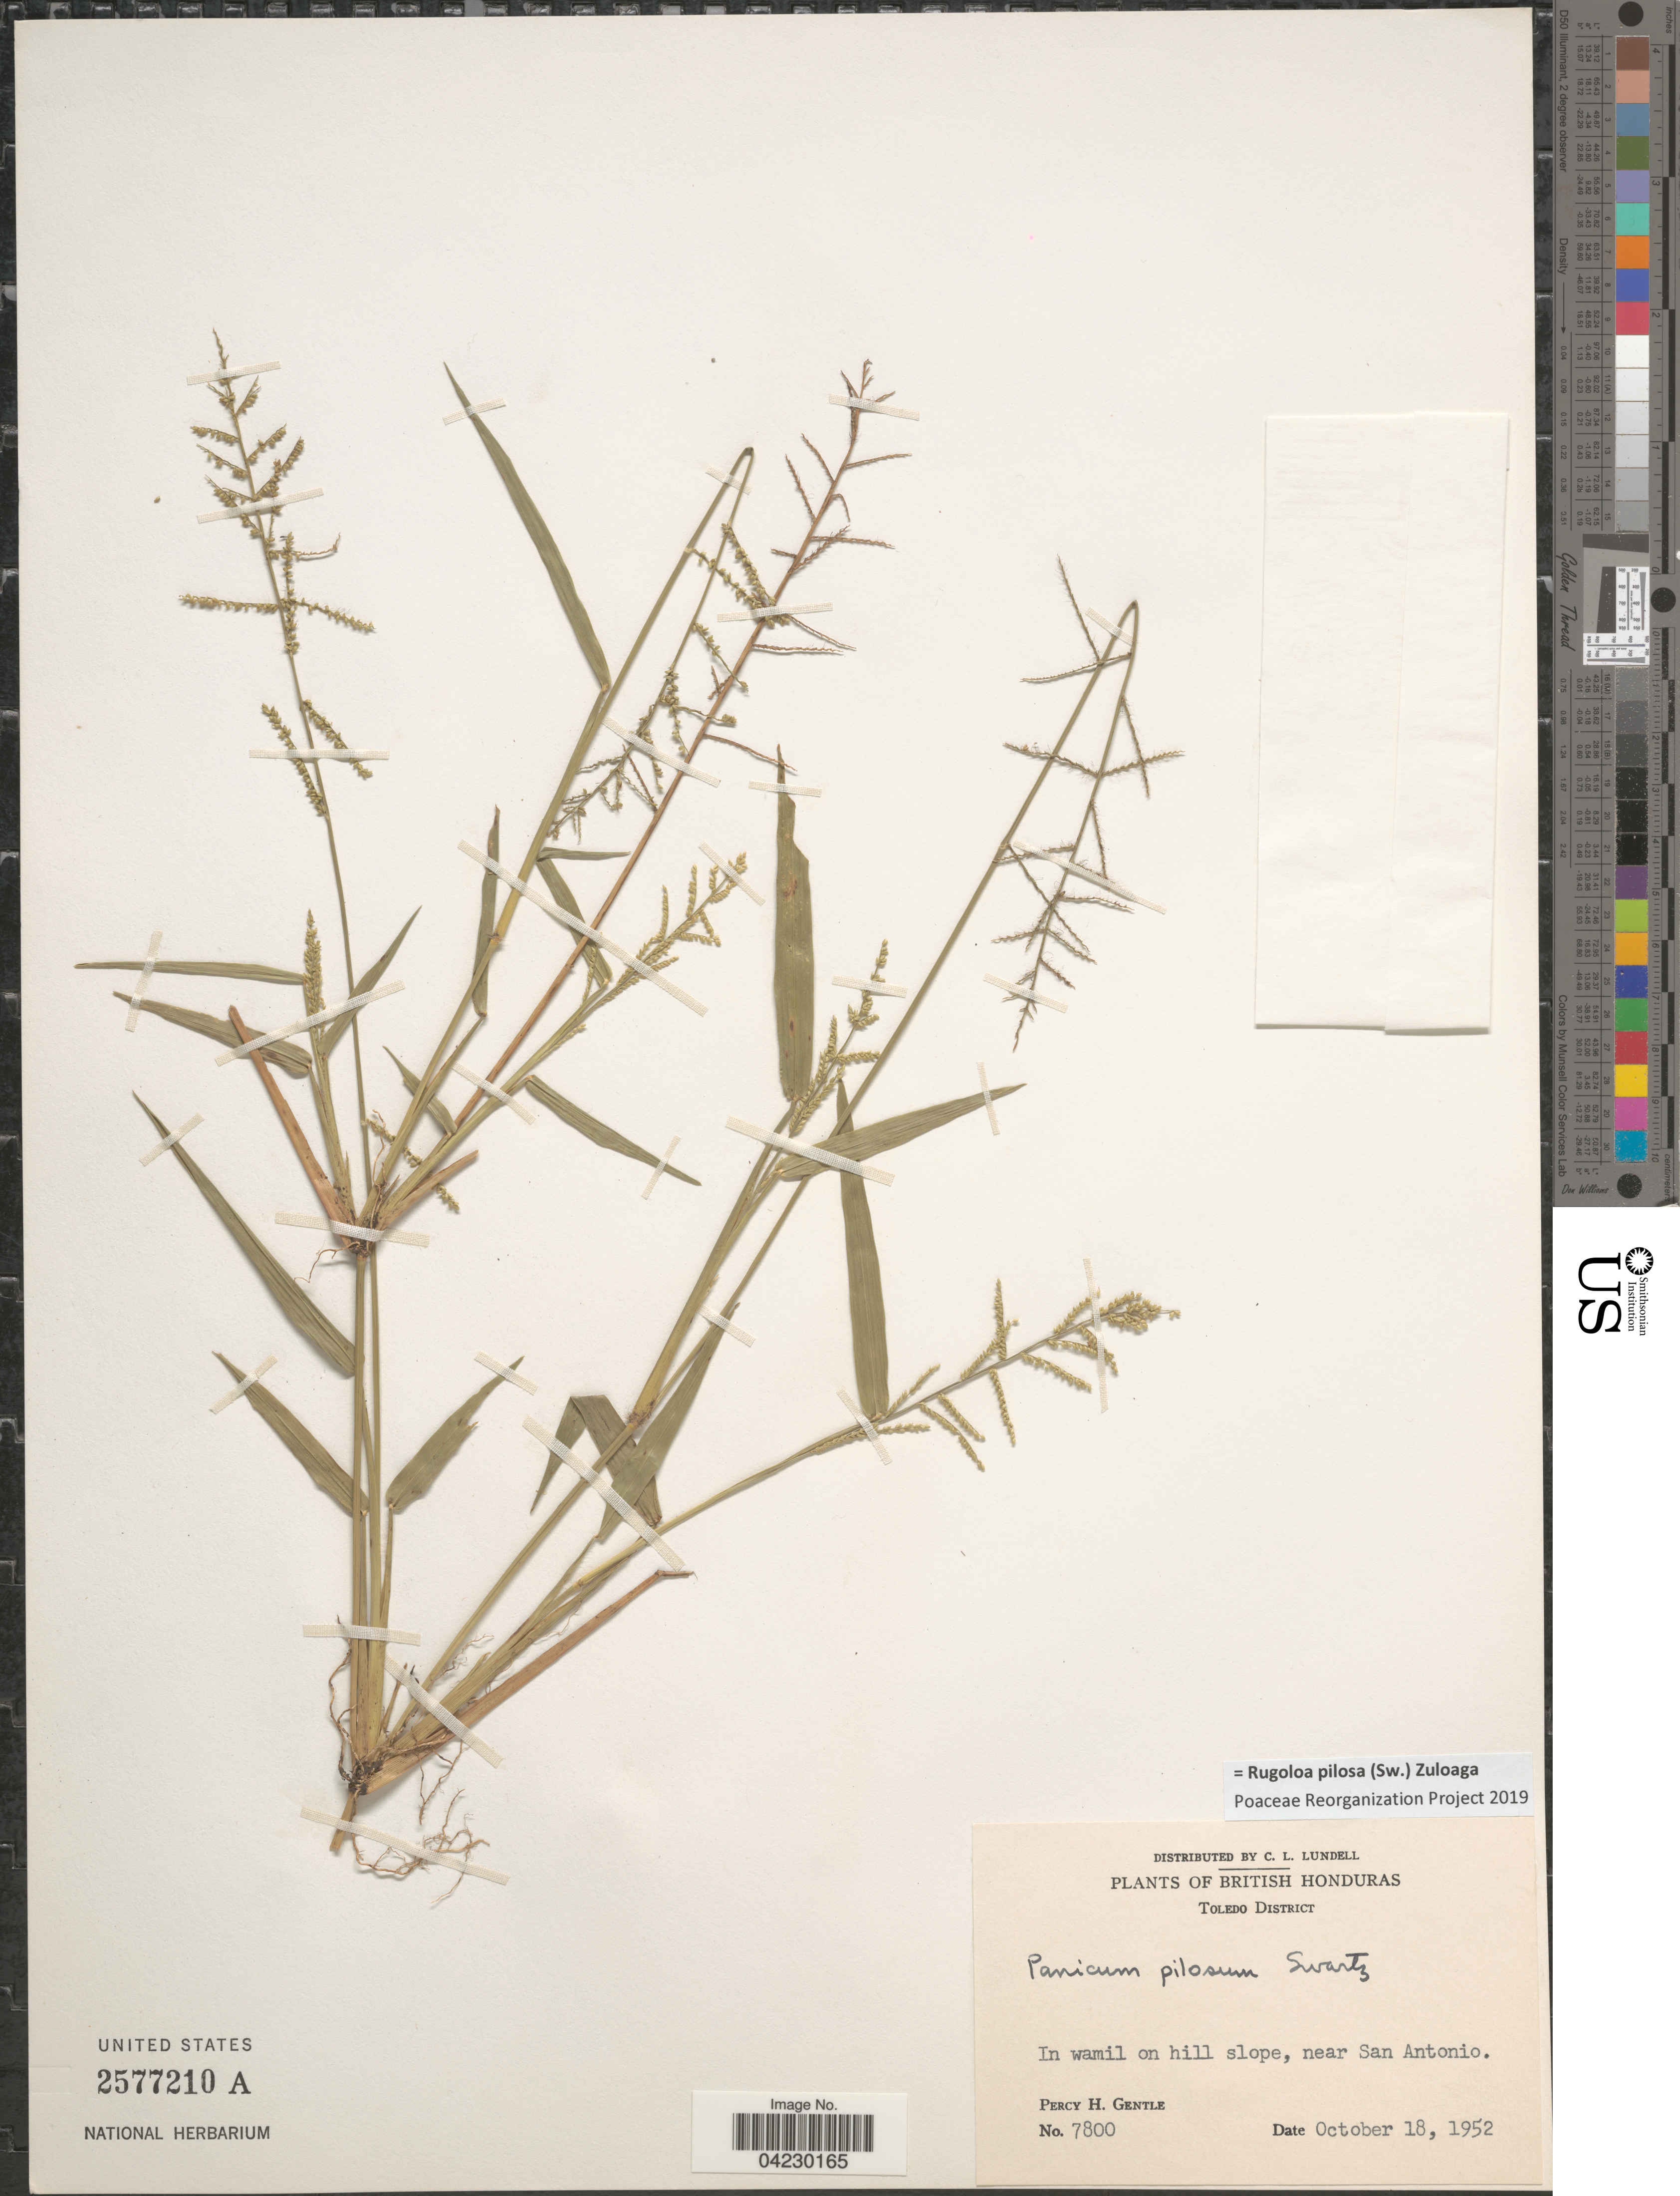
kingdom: Plantae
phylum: Tracheophyta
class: Liliopsida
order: Poales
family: Poaceae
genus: Rugoloa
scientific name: Rugoloa pilosa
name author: (Sw.) Zuloaga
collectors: P. H. Gentle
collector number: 7800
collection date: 1952-10-18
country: Belize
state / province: Toledo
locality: British Honduras. Toledo District. In wamil on hill slope, near San Antonio.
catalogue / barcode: US 2577210A